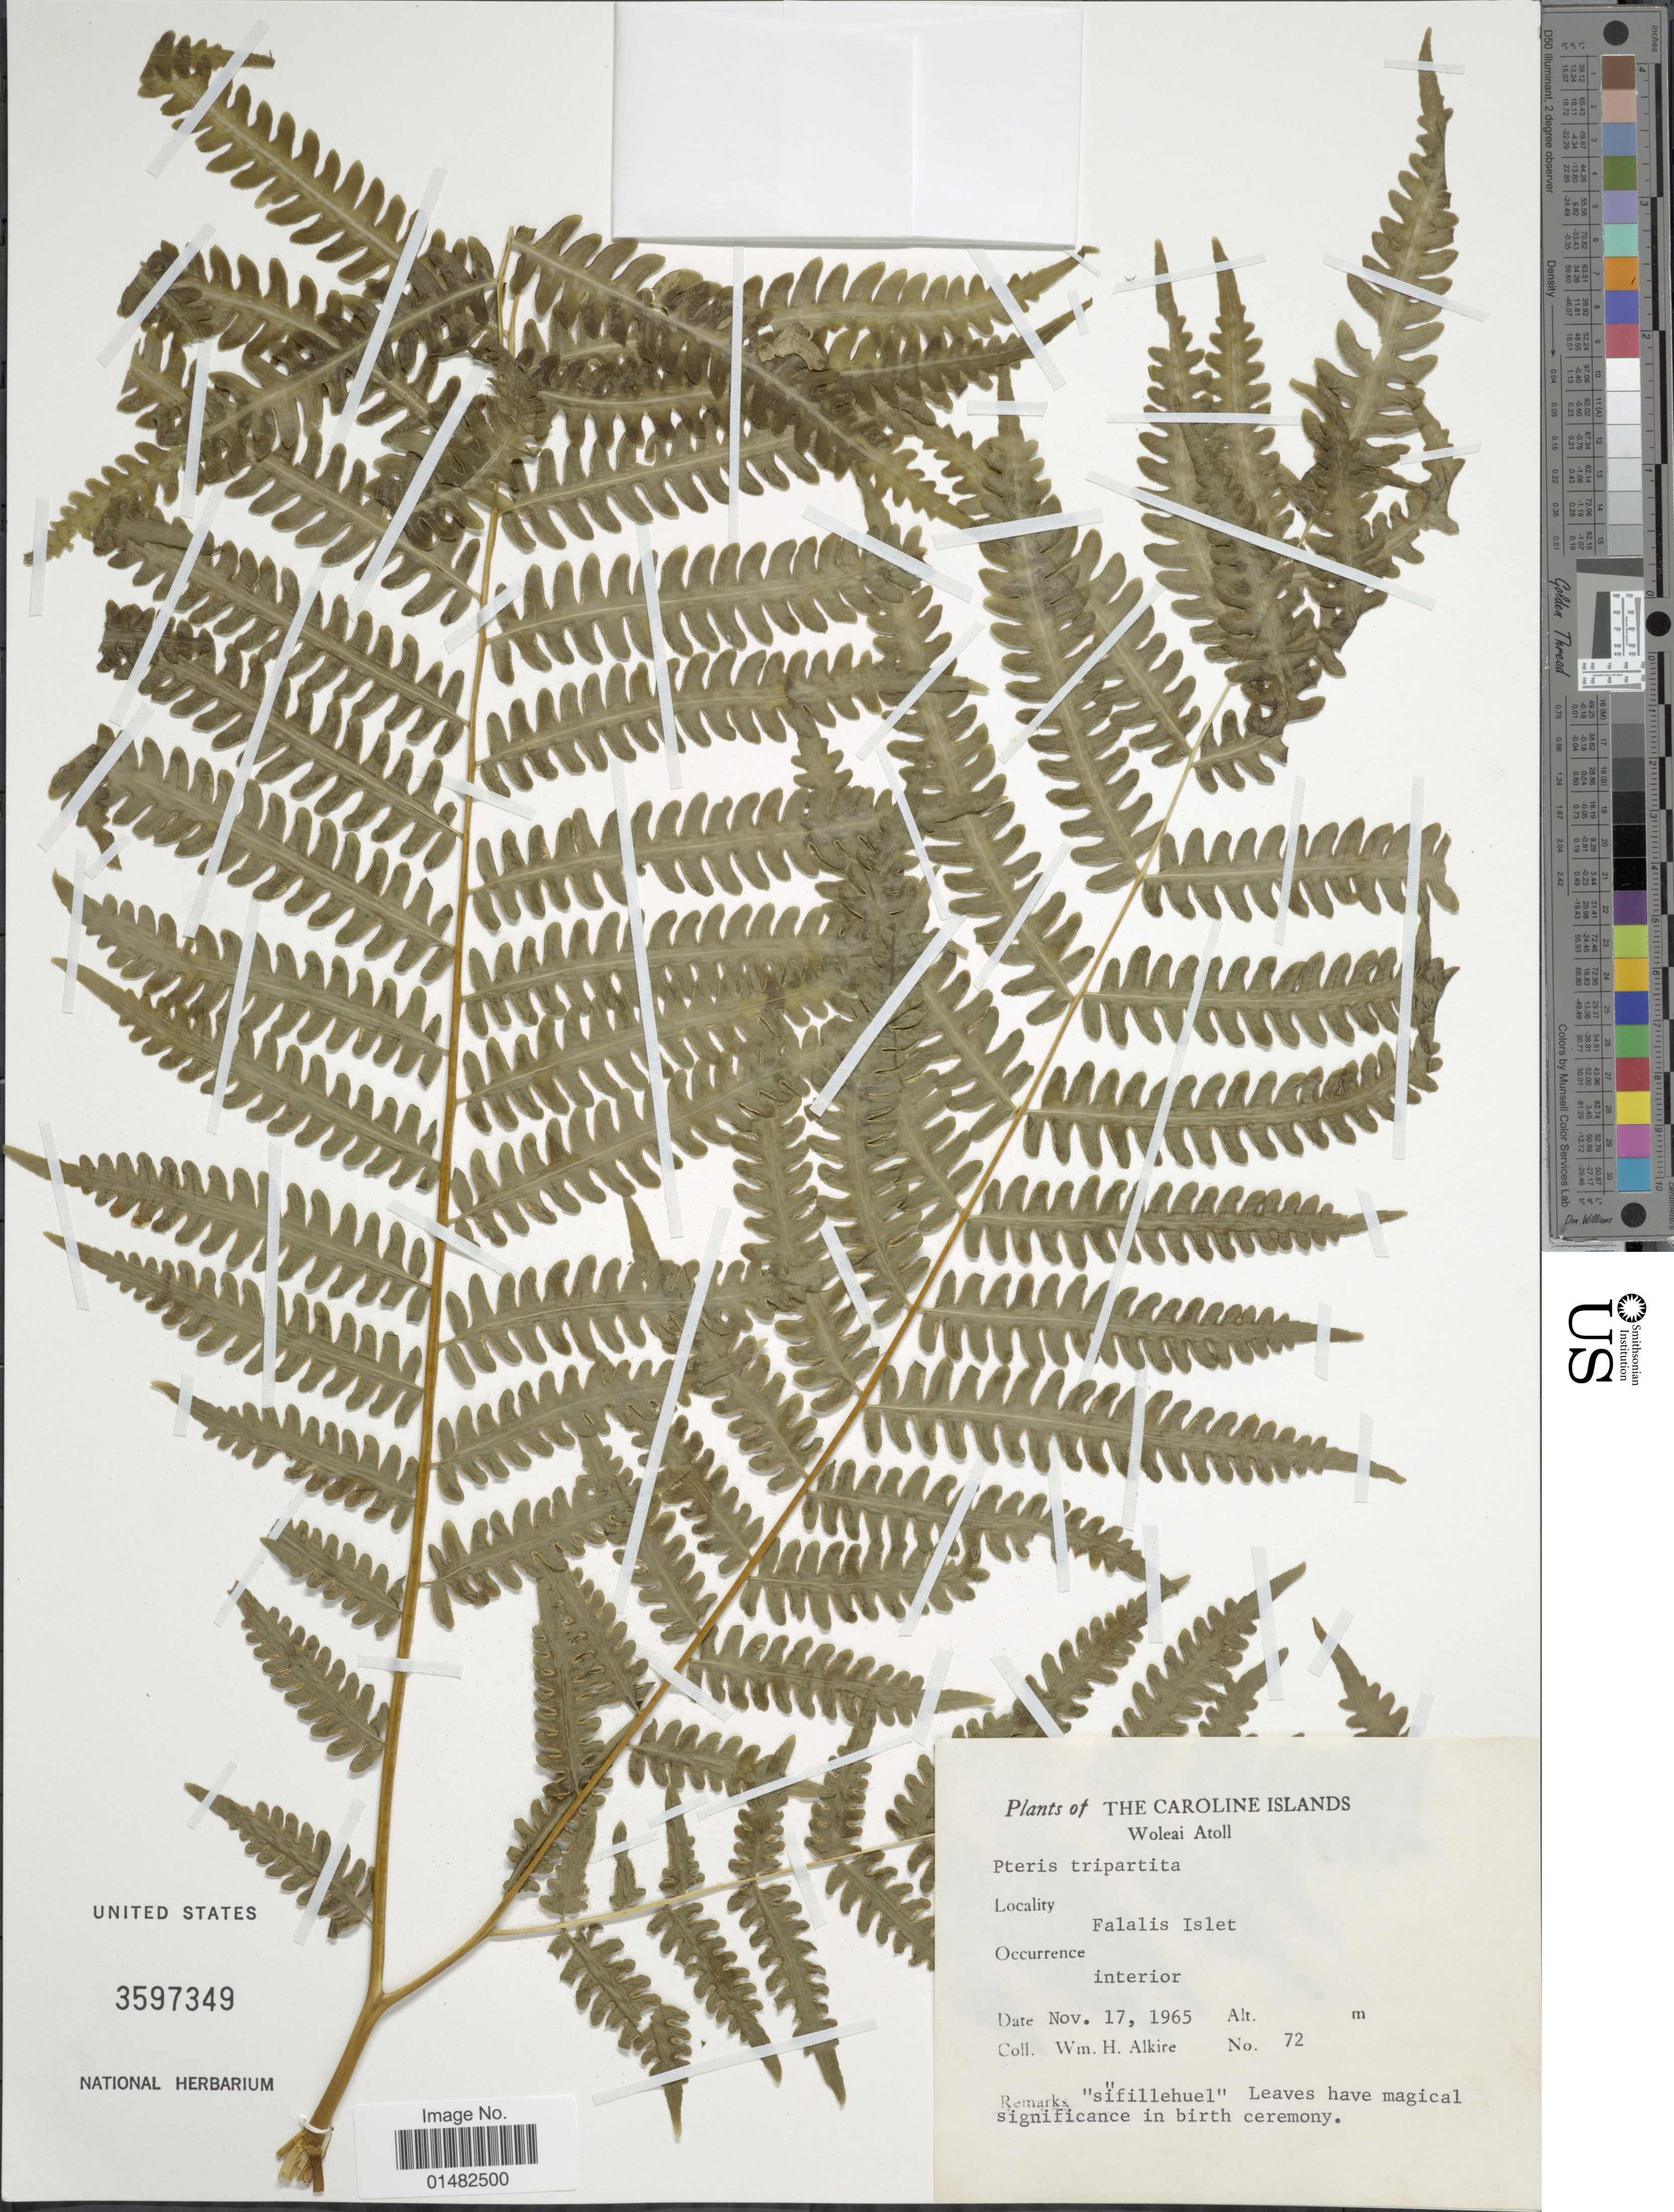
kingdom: Plantae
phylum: Tracheophyta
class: Polypodiopsida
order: Polypodiales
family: Pteridaceae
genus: Pteris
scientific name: Pteris tripartita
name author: Sw.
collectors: W. Alkire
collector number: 72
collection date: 1965-11-17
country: Micronesia, Federated States of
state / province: Yap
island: Woleai Atoll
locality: The Caroline Islands, Woleai Atoll, Falalis Islet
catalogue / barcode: US 3597349